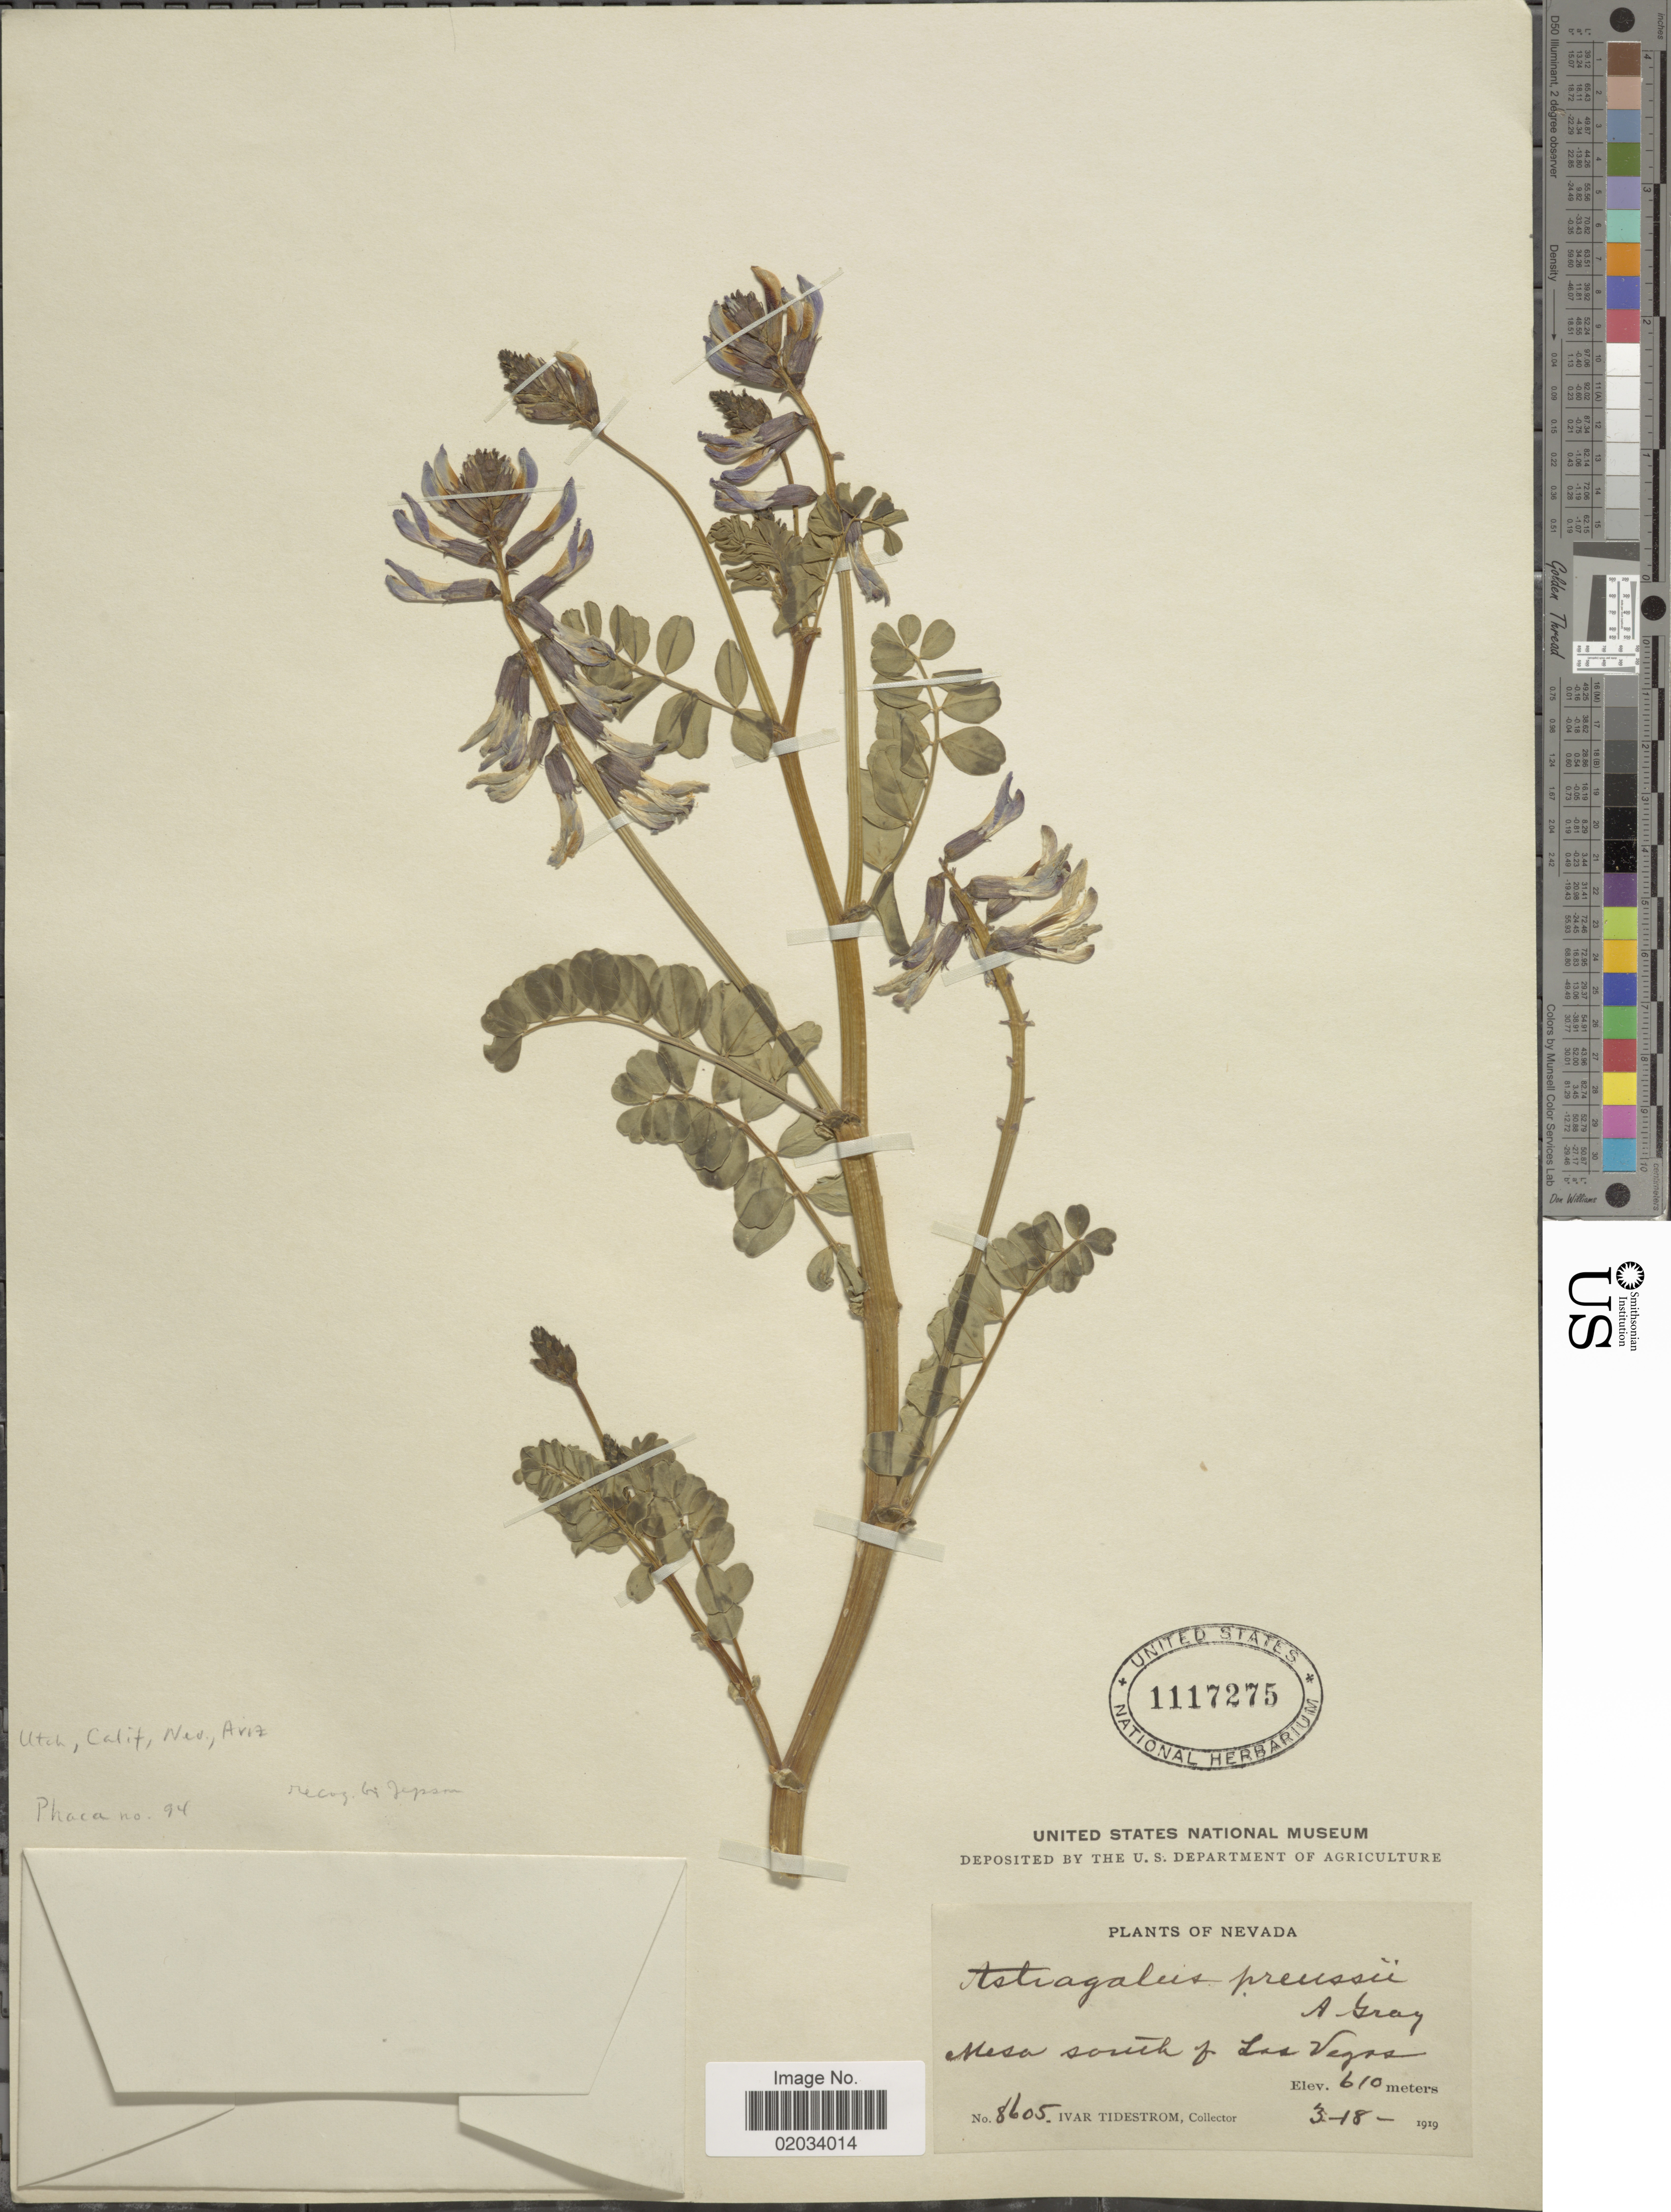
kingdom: Plantae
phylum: Tracheophyta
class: Magnoliopsida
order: Fabales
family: Fabaceae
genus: Astragalus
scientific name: Astragalus preussii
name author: A. Gray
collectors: I. F. Tidestrom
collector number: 8605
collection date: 1919-03-18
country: United States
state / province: Nevada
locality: Mesa south of Las Vegas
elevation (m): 610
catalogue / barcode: US 1117275